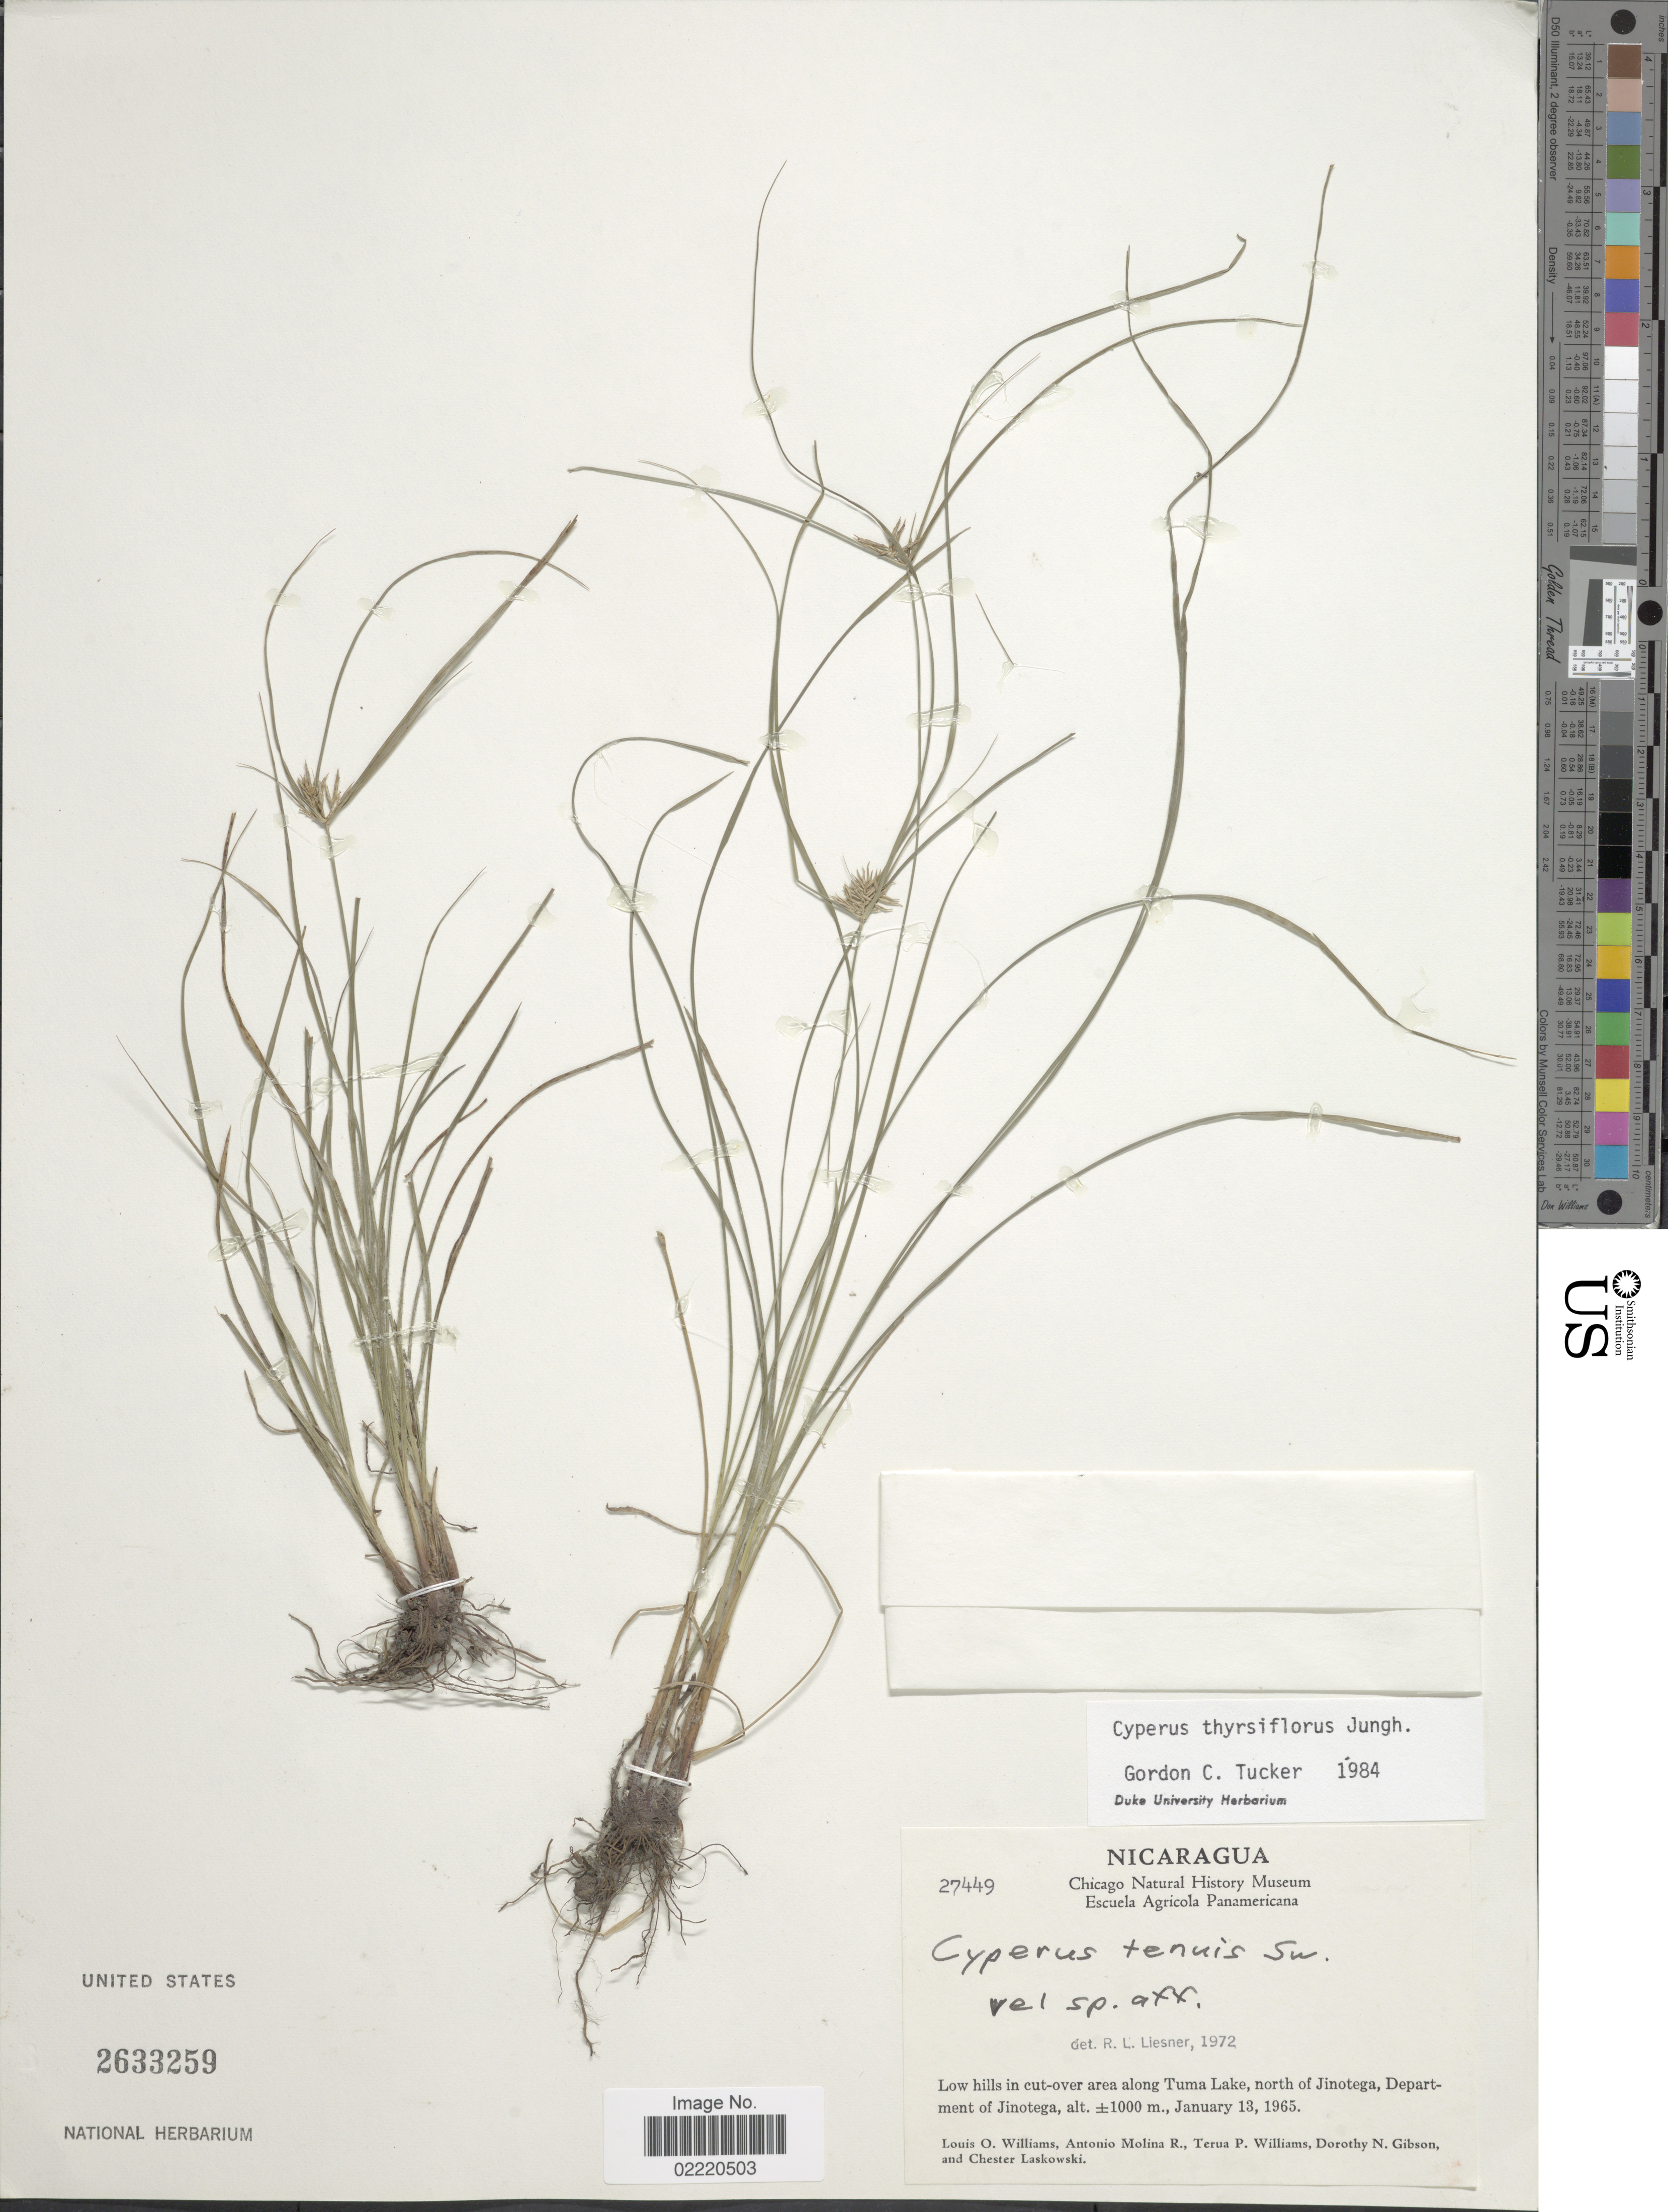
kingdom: Plantae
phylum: Tracheophyta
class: Liliopsida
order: Poales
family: Cyperaceae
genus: Cyperus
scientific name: Cyperus thyrsiflorus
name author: Jungh.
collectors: L. O. Williams, A. Molina R., T. Williams, D. N. Gibson & C. Laskowski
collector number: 27449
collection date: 1965-01-13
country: Nicaragua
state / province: Jinotega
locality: Low hills in cut-over area along Tuma Lake, north of Jinotega.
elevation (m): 1000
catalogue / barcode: US 2633259